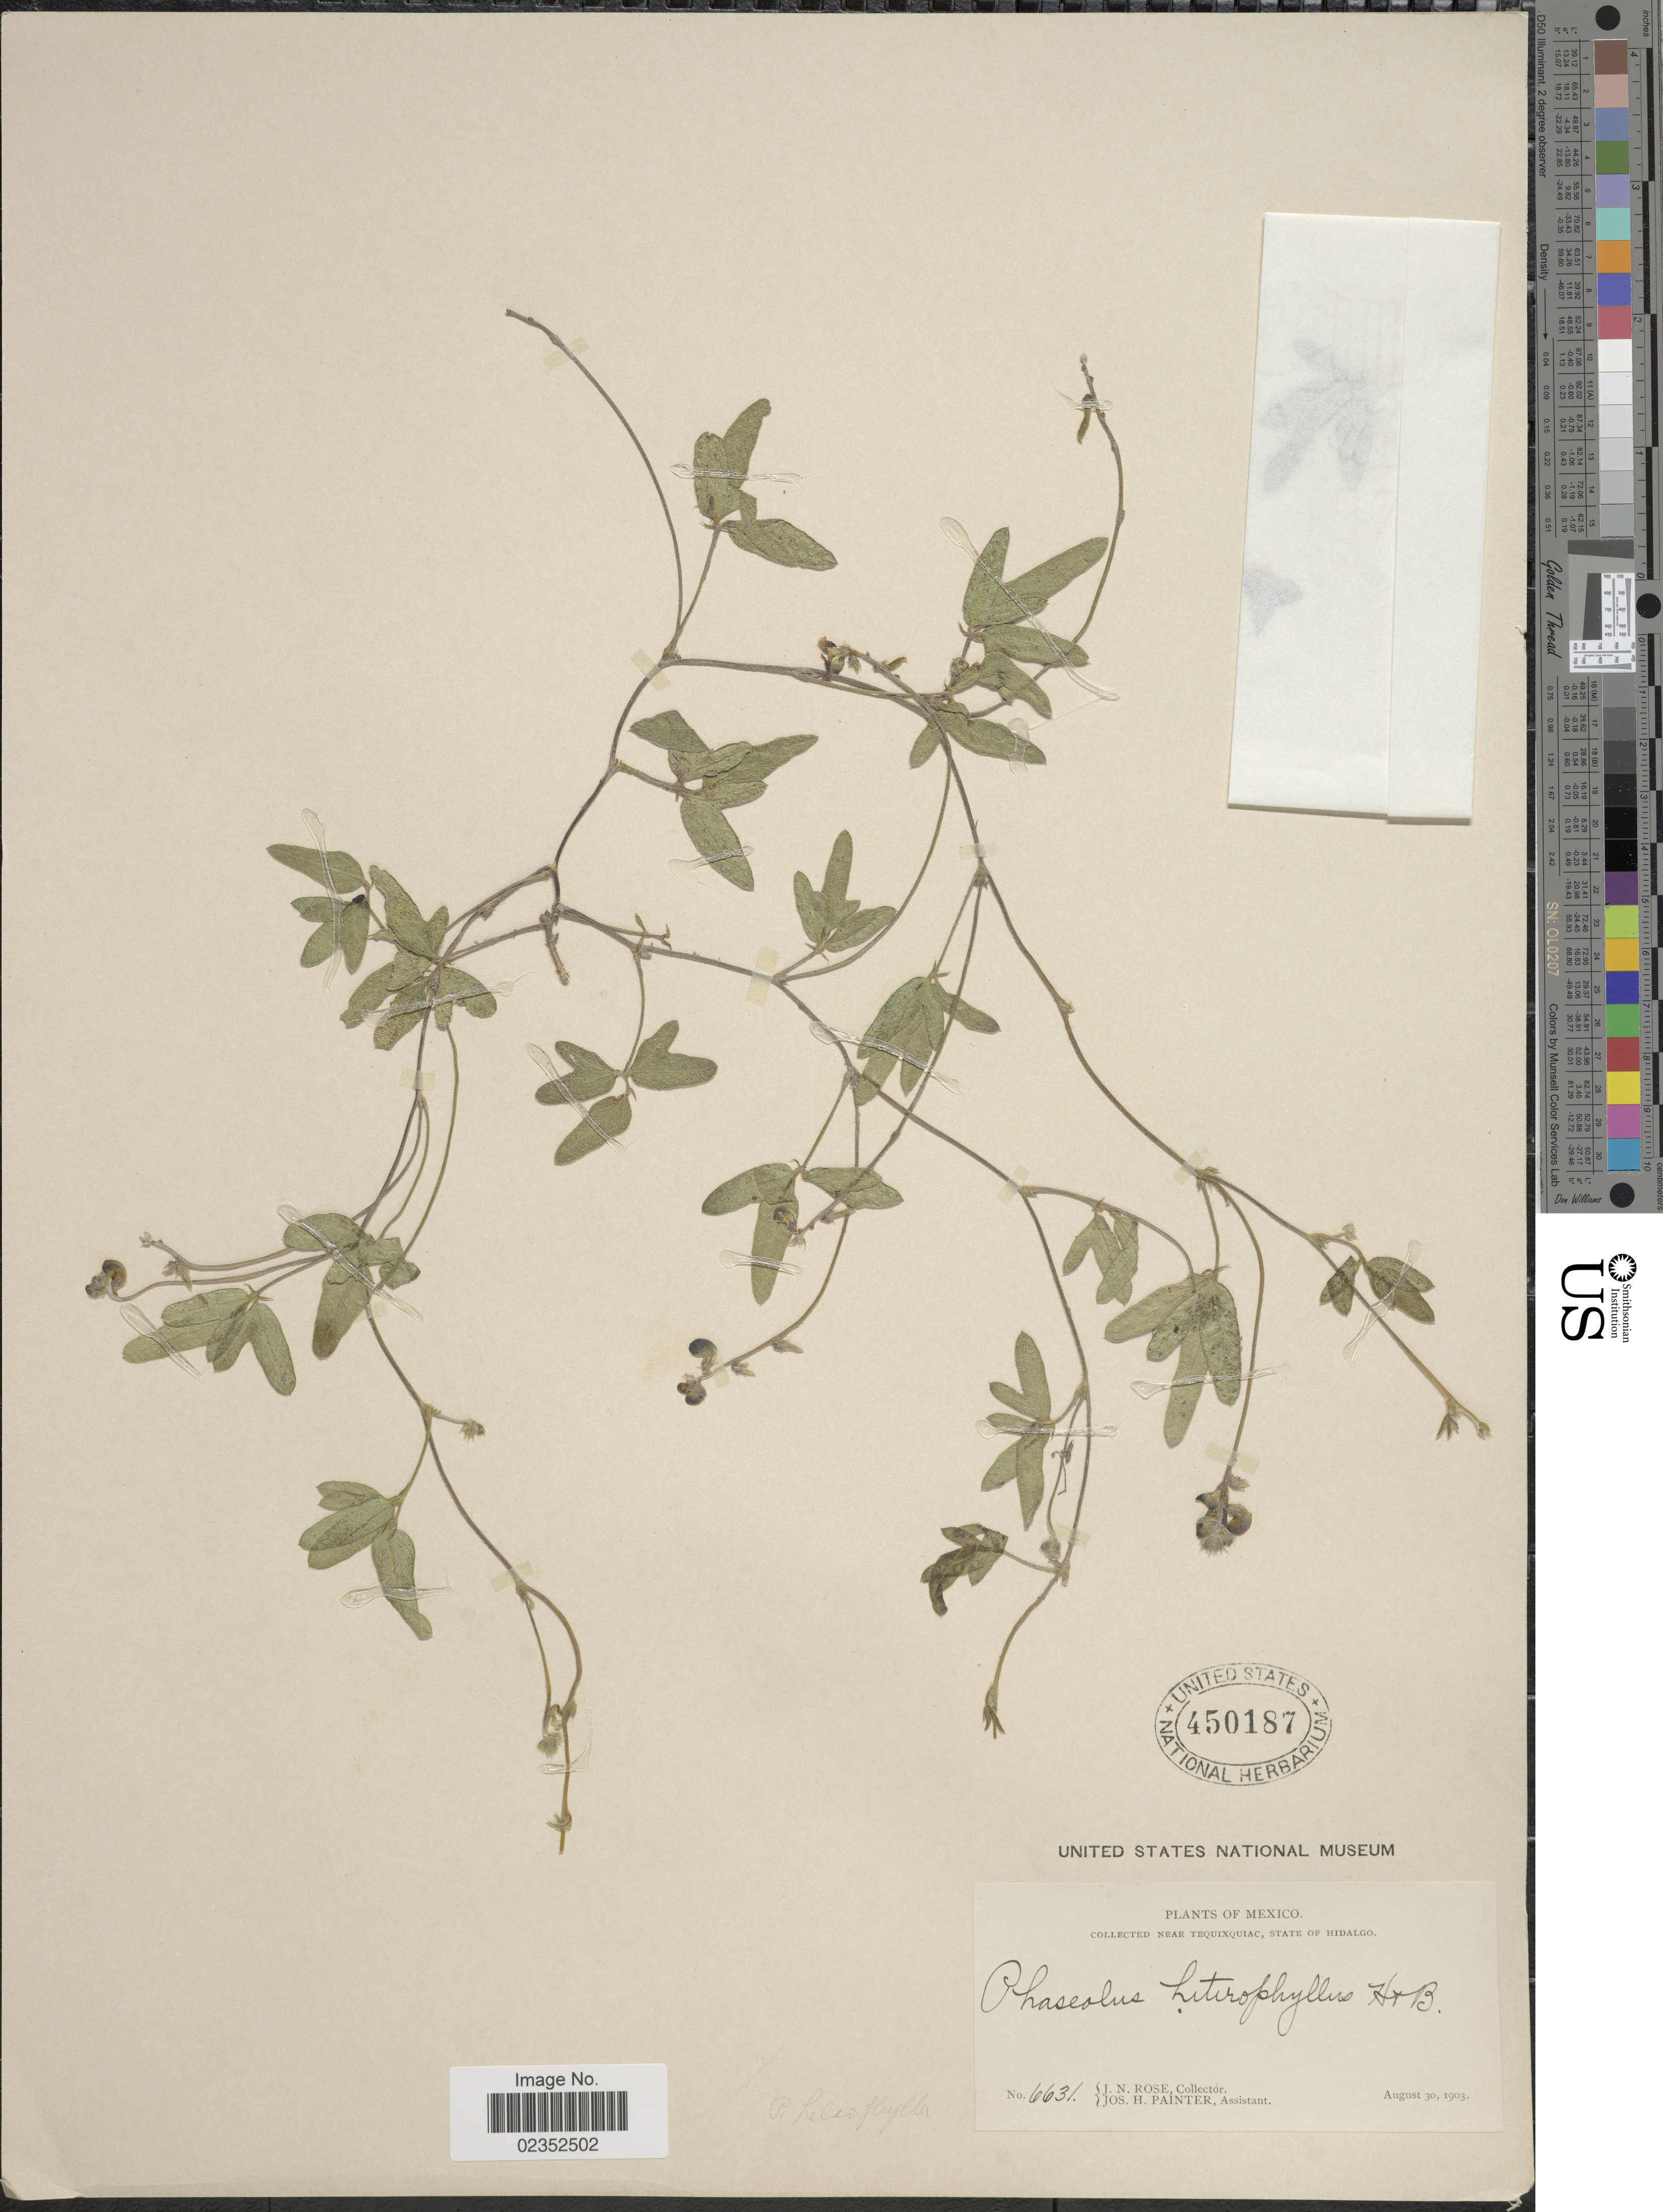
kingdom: Plantae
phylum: Tracheophyta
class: Magnoliopsida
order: Fabales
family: Fabaceae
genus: Macroptilium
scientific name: Macroptilium gibbosifolium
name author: (Ortega) A. Delgado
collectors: J. N. Rose & J. H. Painter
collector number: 6631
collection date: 1903-08-30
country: Mexico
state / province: Hidalgo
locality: Near Tequixquiac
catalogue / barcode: US 450187